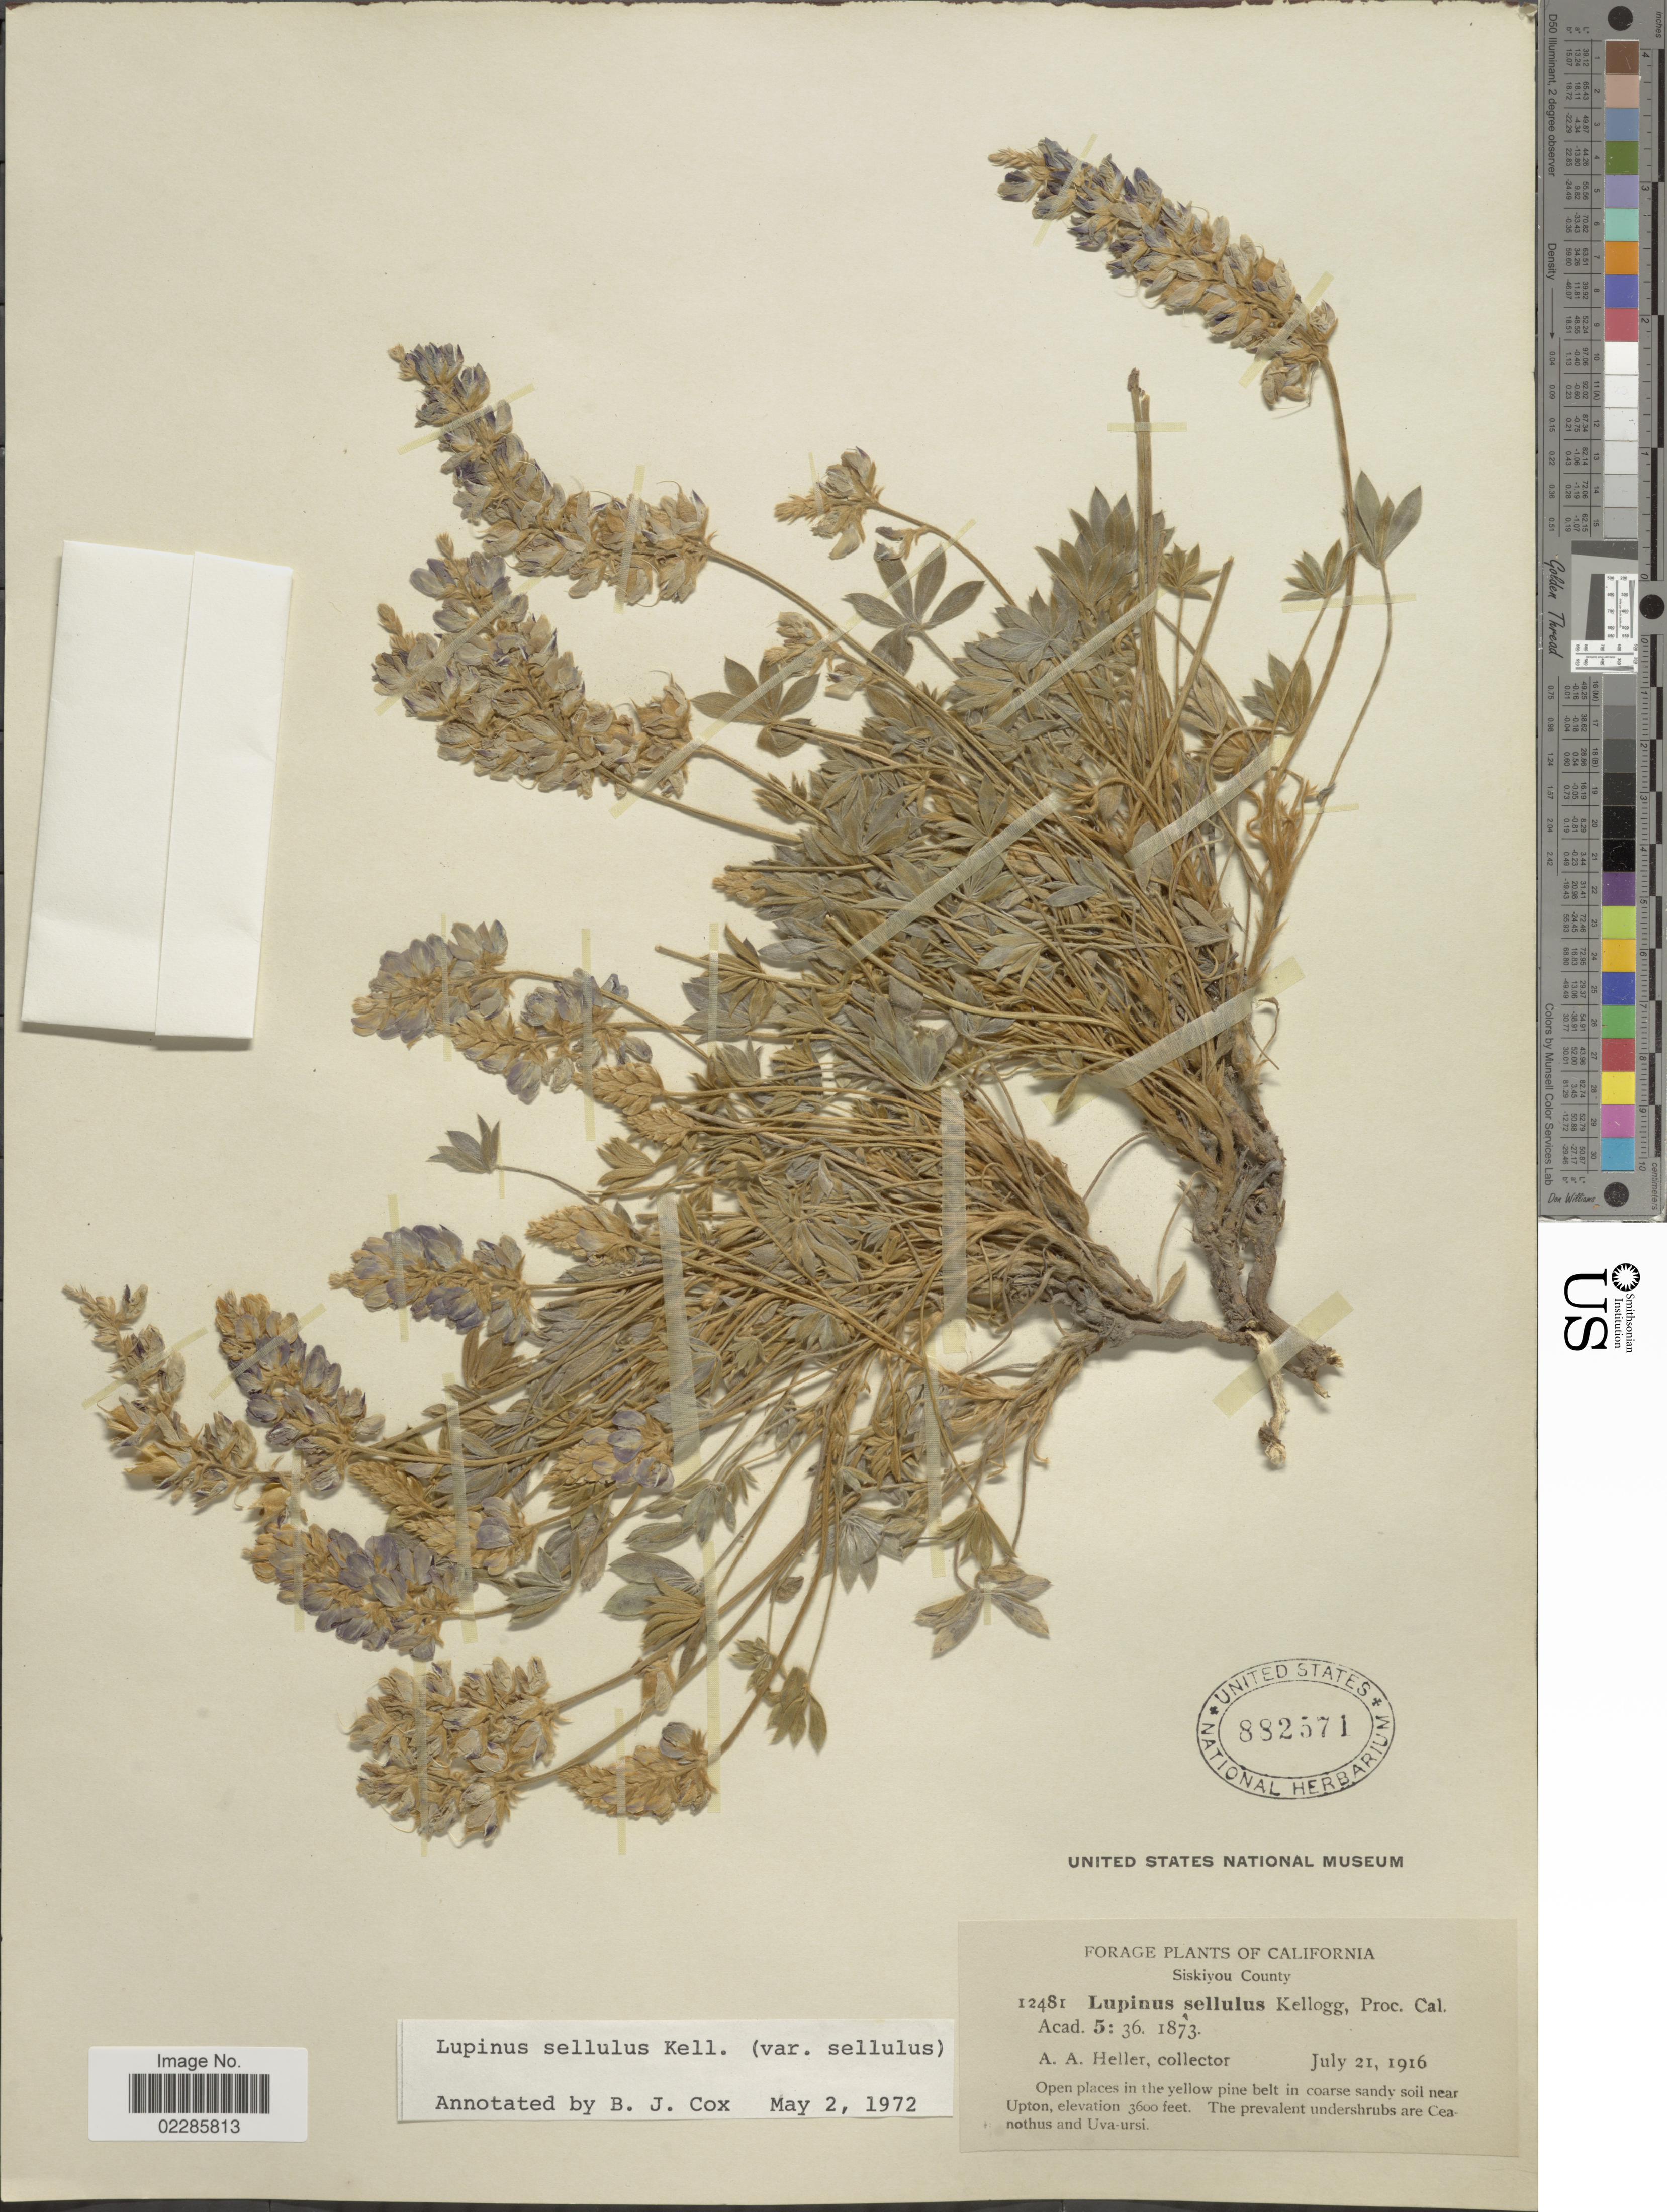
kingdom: Plantae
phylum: Tracheophyta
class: Magnoliopsida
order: Fabales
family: Fabaceae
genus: Lupinus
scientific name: Lupinus sellulus var. sellulus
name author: Kellogg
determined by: Cox, B. J.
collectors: A. A. Heller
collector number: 12481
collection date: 1916-07-21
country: United States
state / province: California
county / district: Siskiyou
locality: Siskiyou County, Open places in the yellow pine belt in coarse sandy soil near Upton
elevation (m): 1097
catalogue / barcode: US 882571